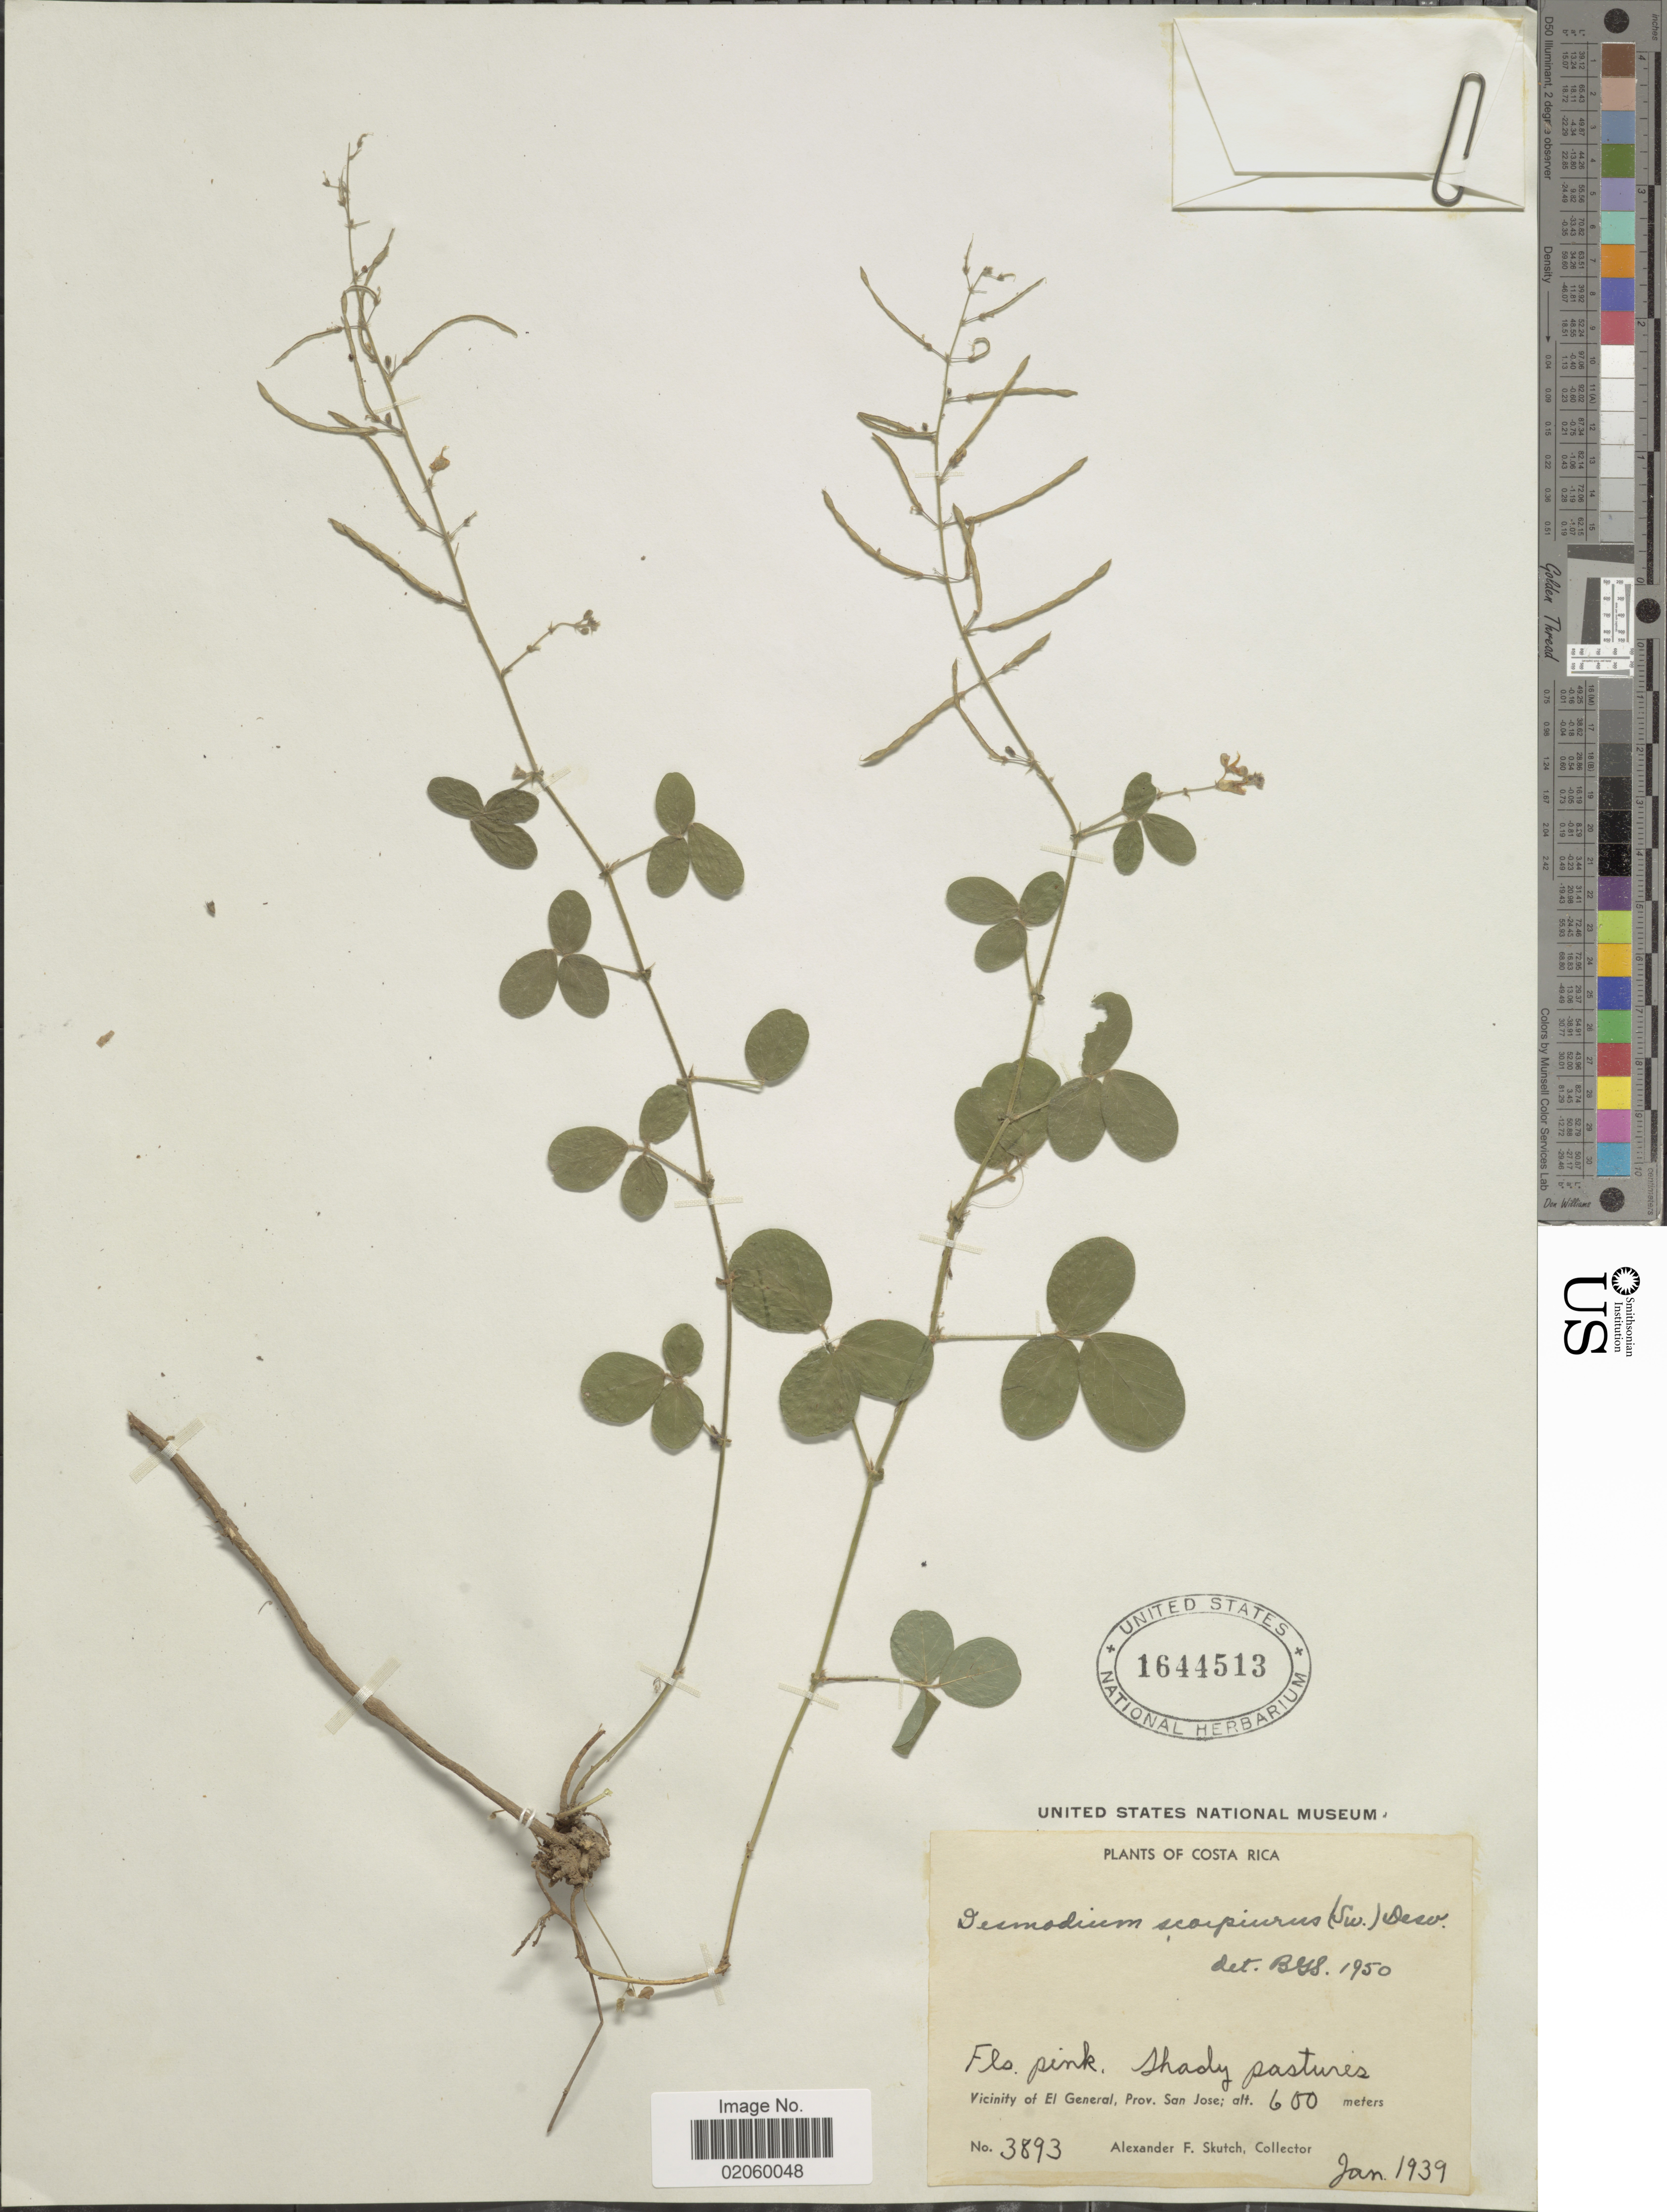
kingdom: Plantae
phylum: Tracheophyta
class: Magnoliopsida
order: Fabales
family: Fabaceae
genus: Desmodium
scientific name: Desmodium scorpiurus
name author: (Sw.) Desv. ex DC.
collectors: A. F. Skutch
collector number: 3893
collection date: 1939-01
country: Costa Rica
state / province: San José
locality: Vicinity of El General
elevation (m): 600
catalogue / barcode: US 1644513